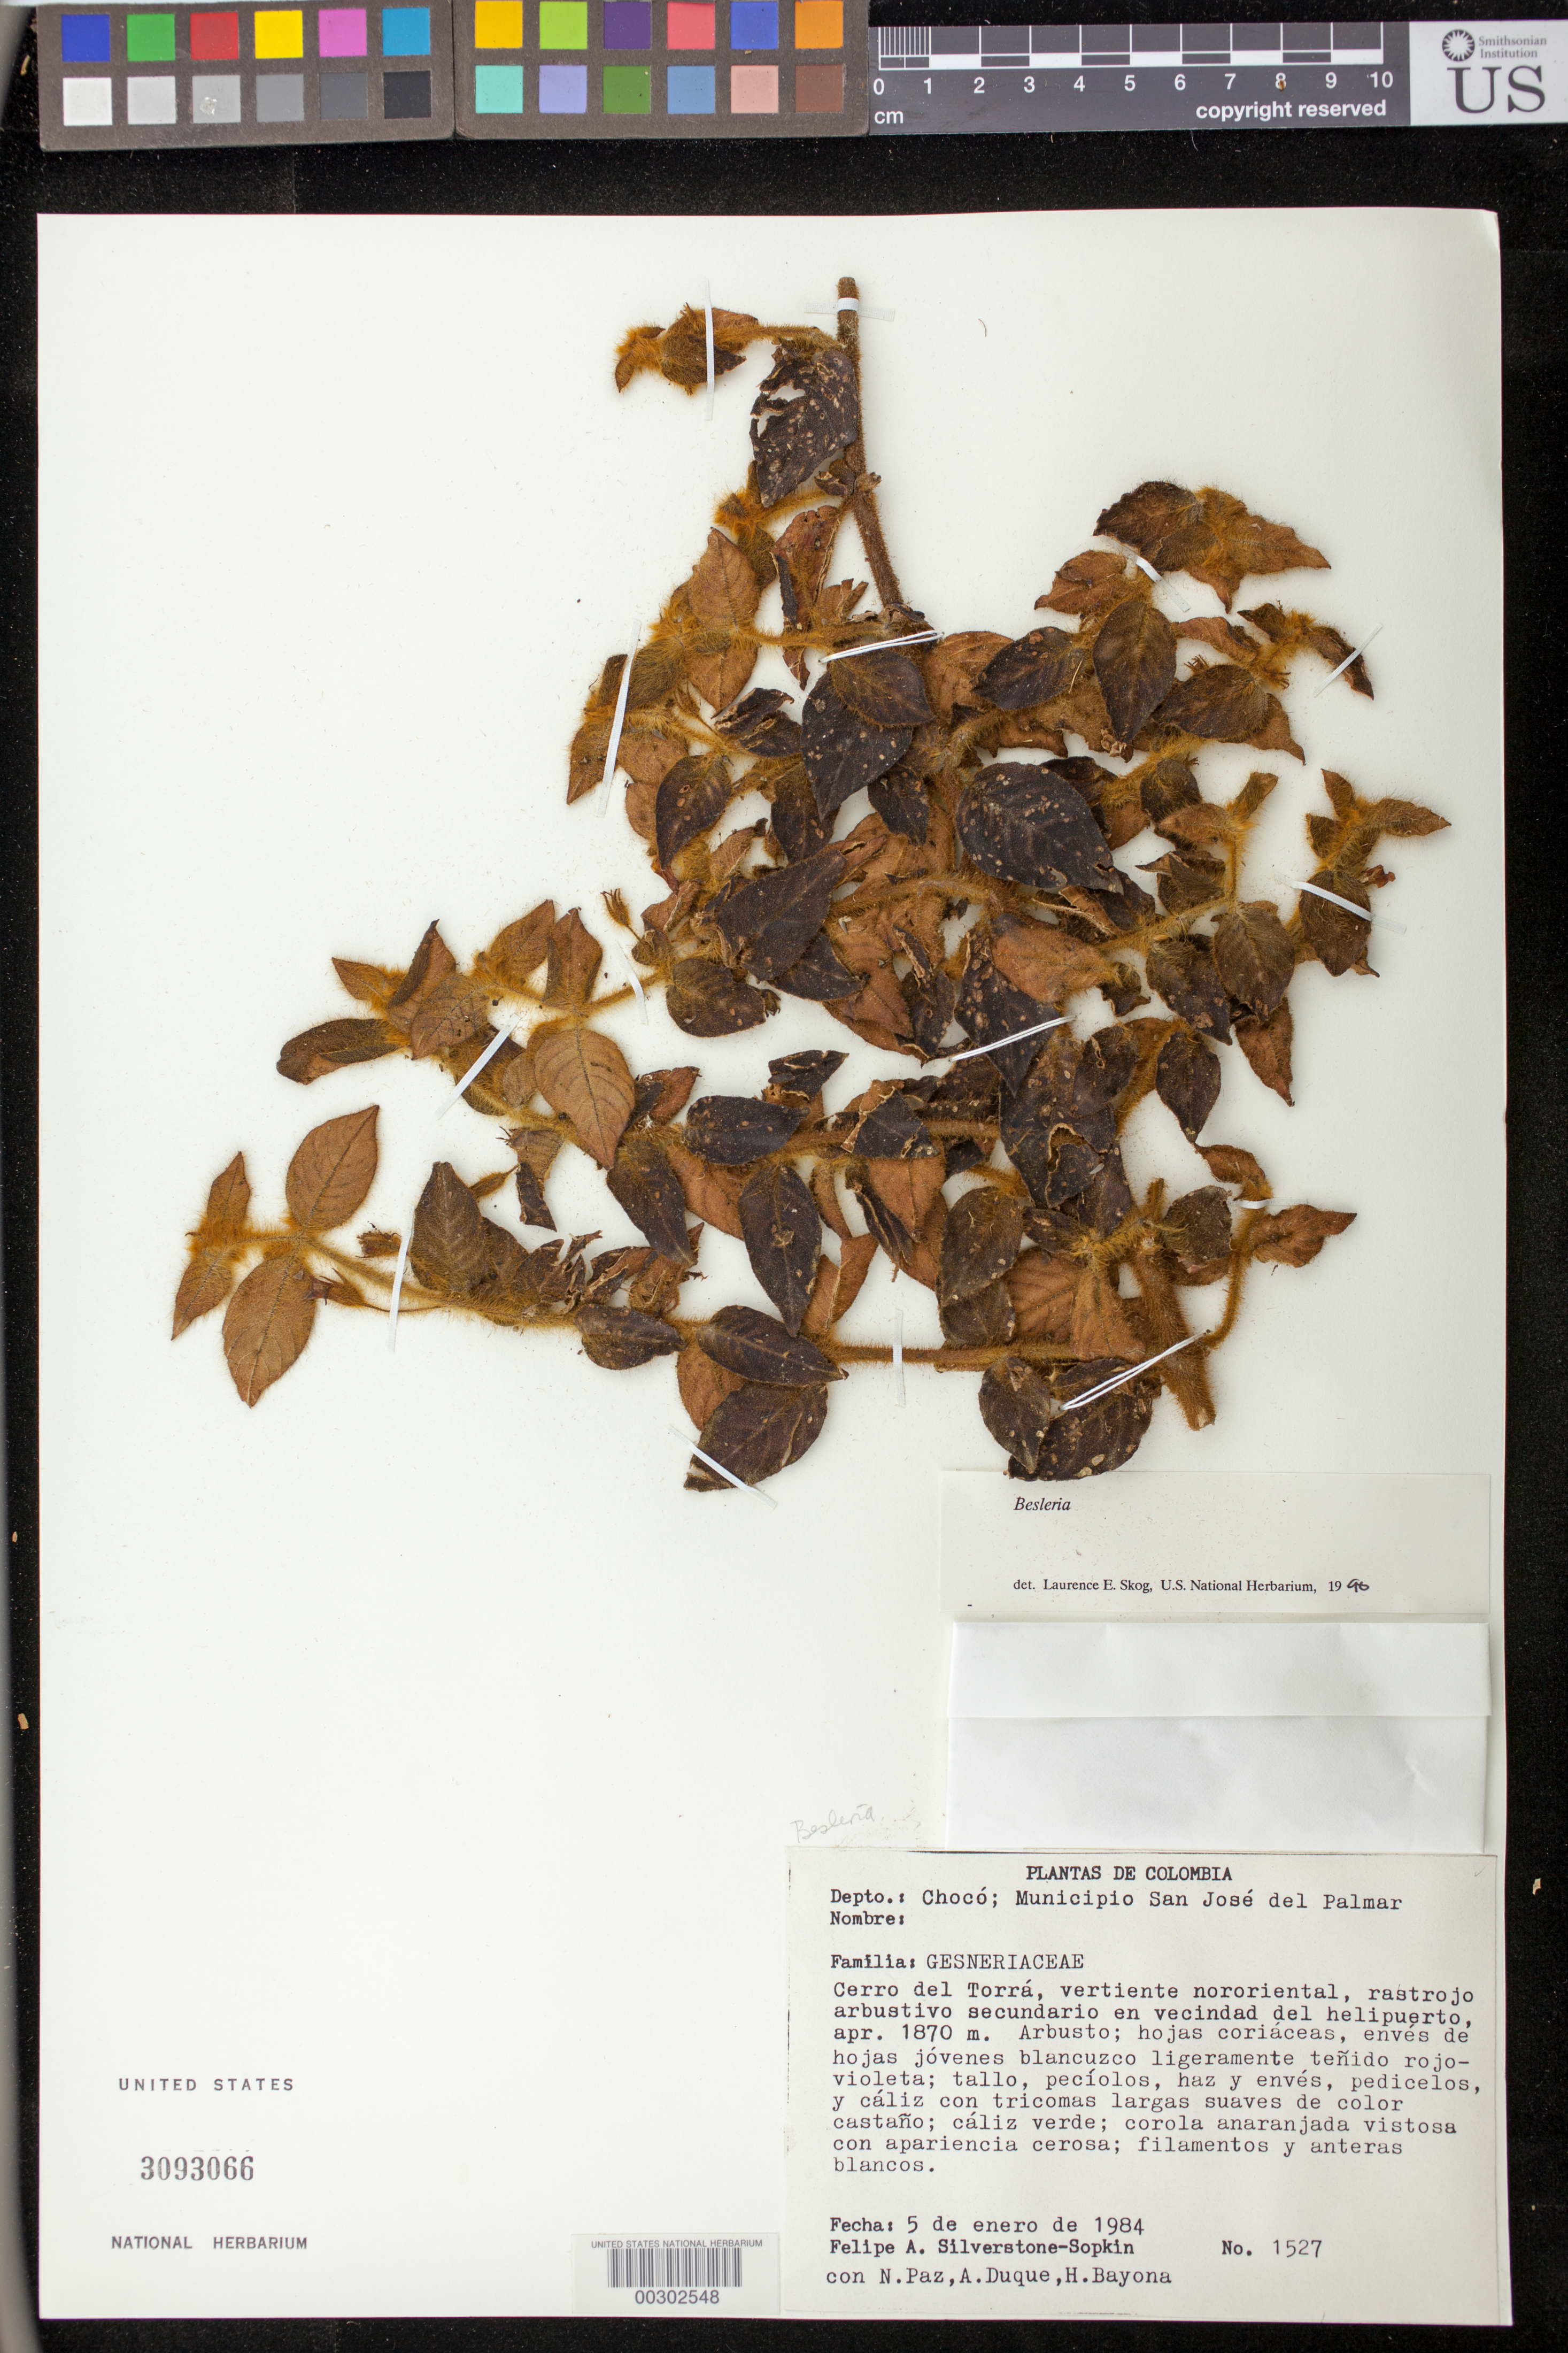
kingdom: Plantae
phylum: Tracheophyta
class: Magnoliopsida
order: Lamiales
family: Gesneriaceae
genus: Besleria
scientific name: Besleria sp.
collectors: P. A. Silverstone-Sopkin, N. Paz, A. Duque & H. Bayona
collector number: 1527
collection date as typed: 05 Jan 1984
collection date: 1984-01-05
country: Colombia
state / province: Chocó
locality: Mun. of San Jose del Palmar, Cerro del Torra, northeastern slope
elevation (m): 1870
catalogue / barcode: US 3093066